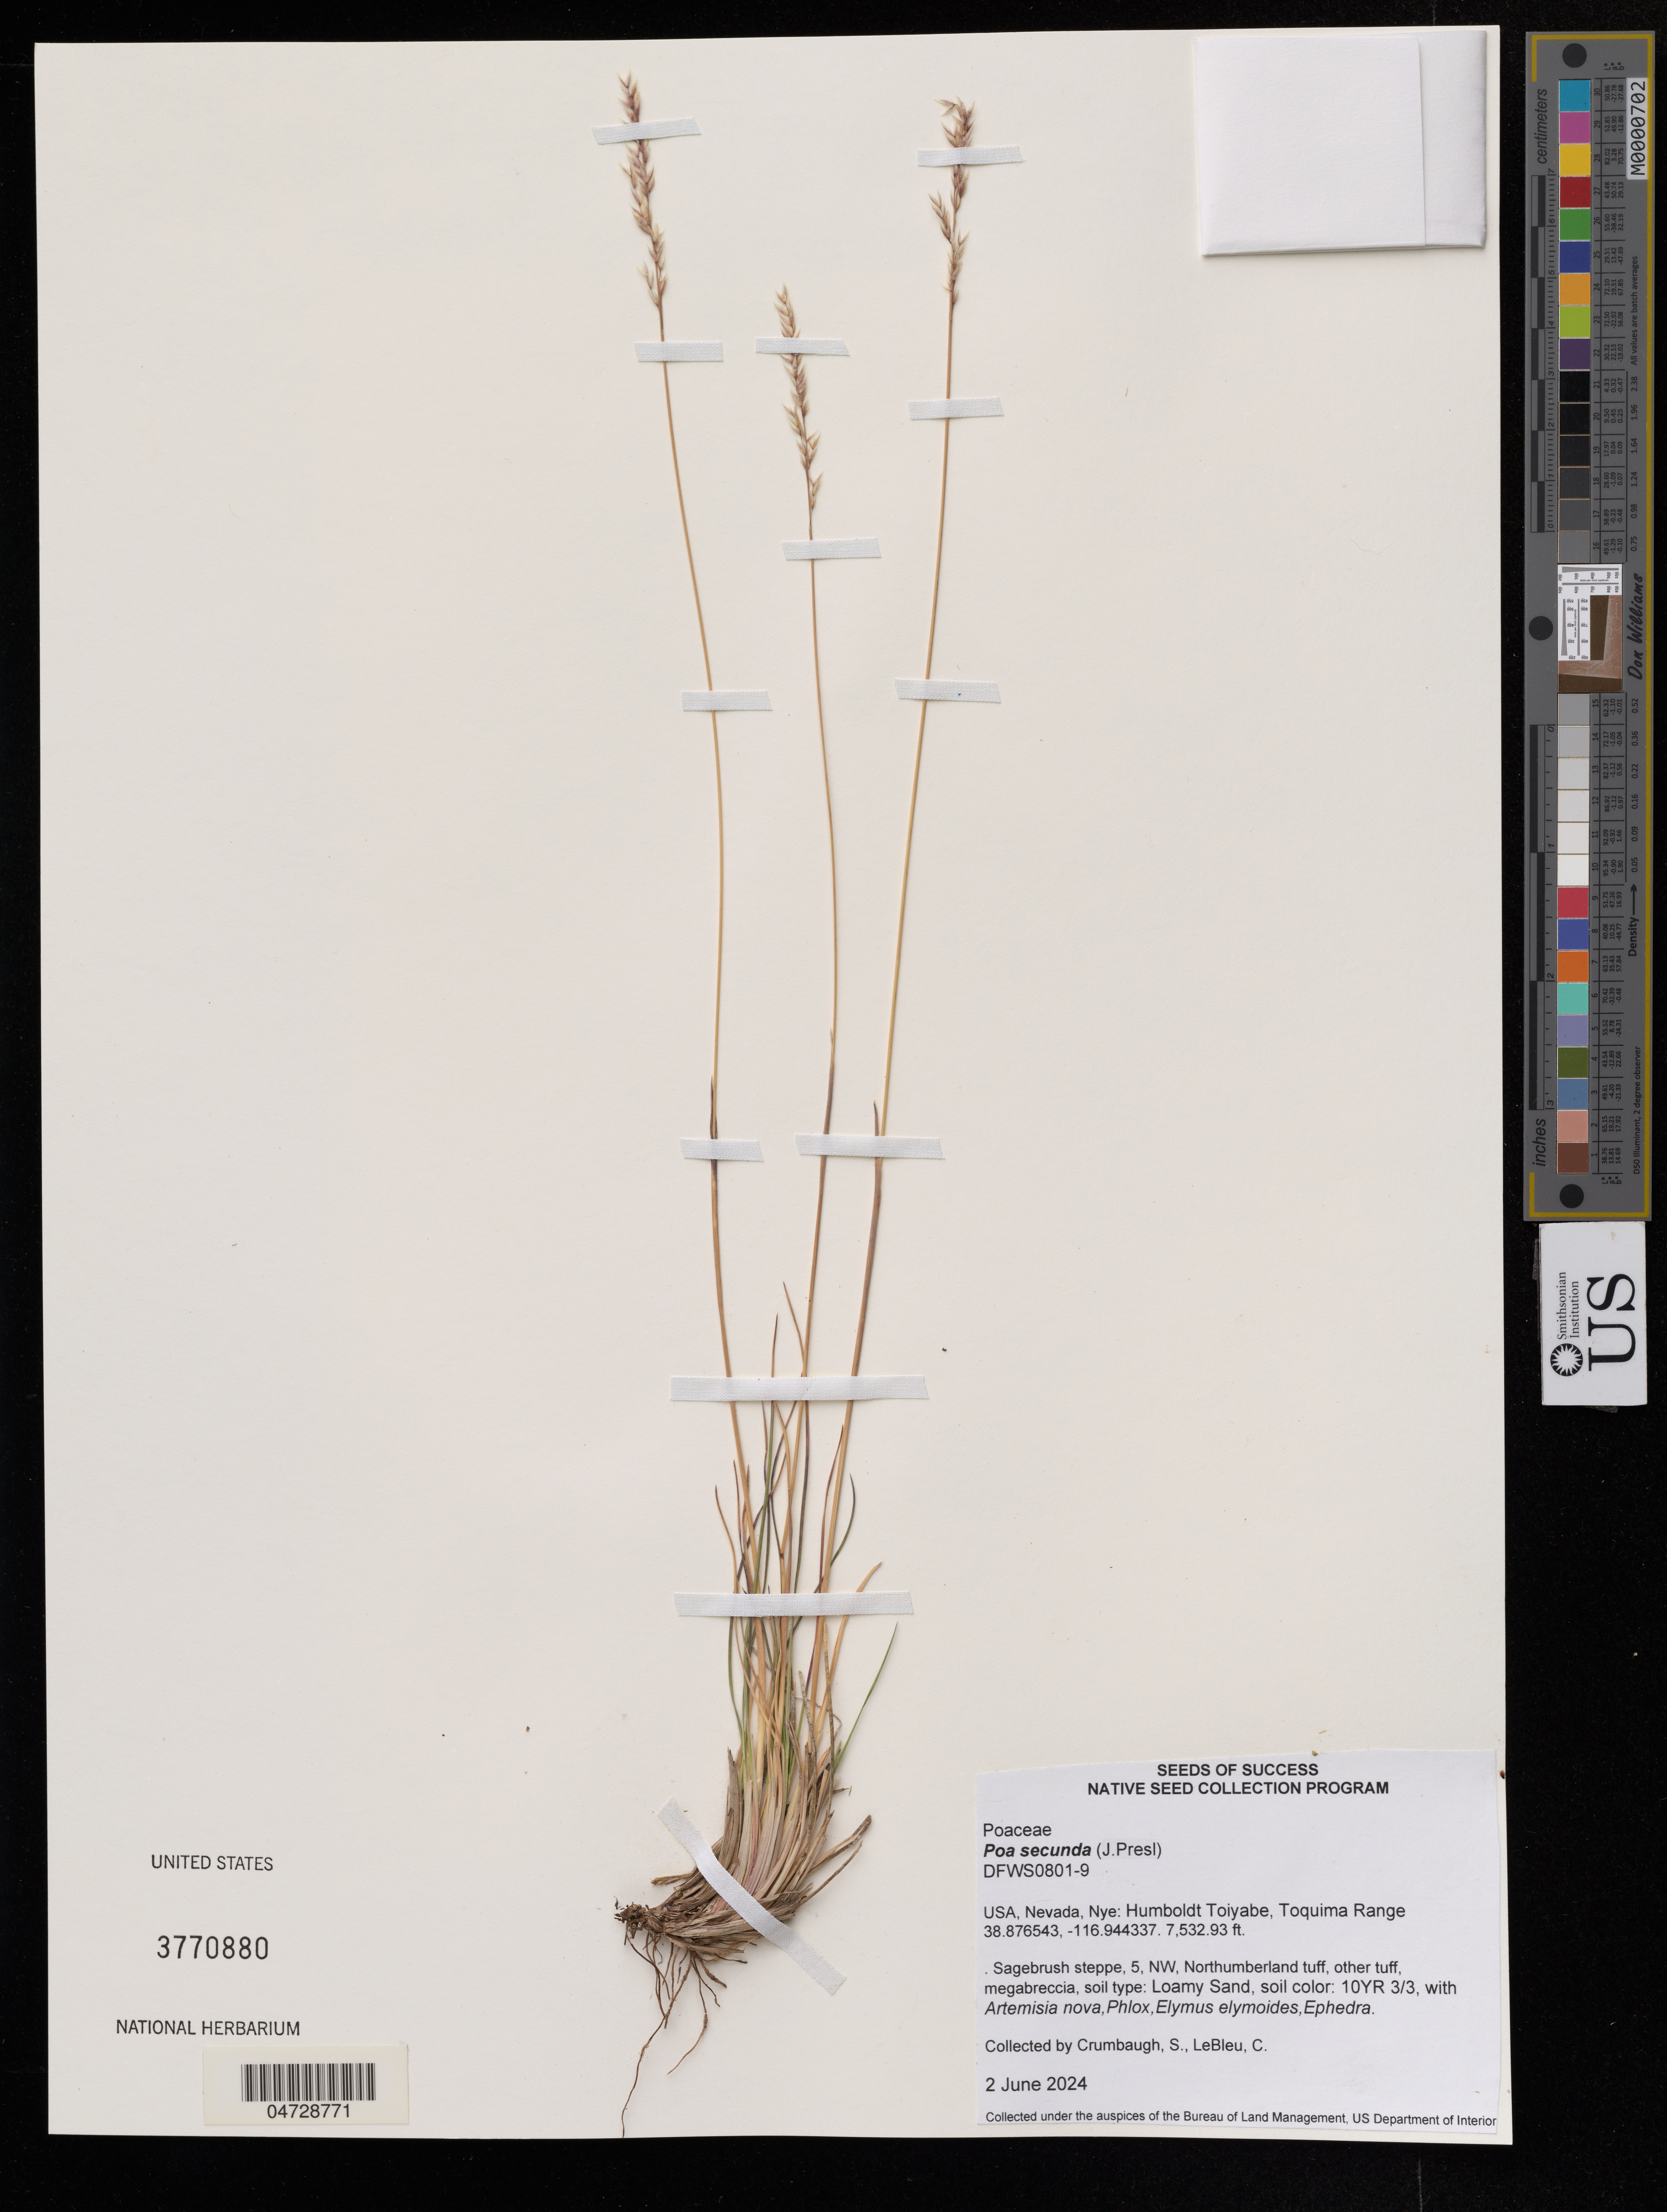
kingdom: Plantae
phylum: Tracheophyta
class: Liliopsida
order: Poales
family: Poaceae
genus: Poa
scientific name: Poa secunda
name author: J. Presl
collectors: S. Crumbaug & C. LeBleu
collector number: DFWS0801-9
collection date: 2024-06-02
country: United States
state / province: Nevada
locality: Nye: Humboldt Toiyabe, Toquima Range.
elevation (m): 2296.04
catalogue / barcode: US 3770880